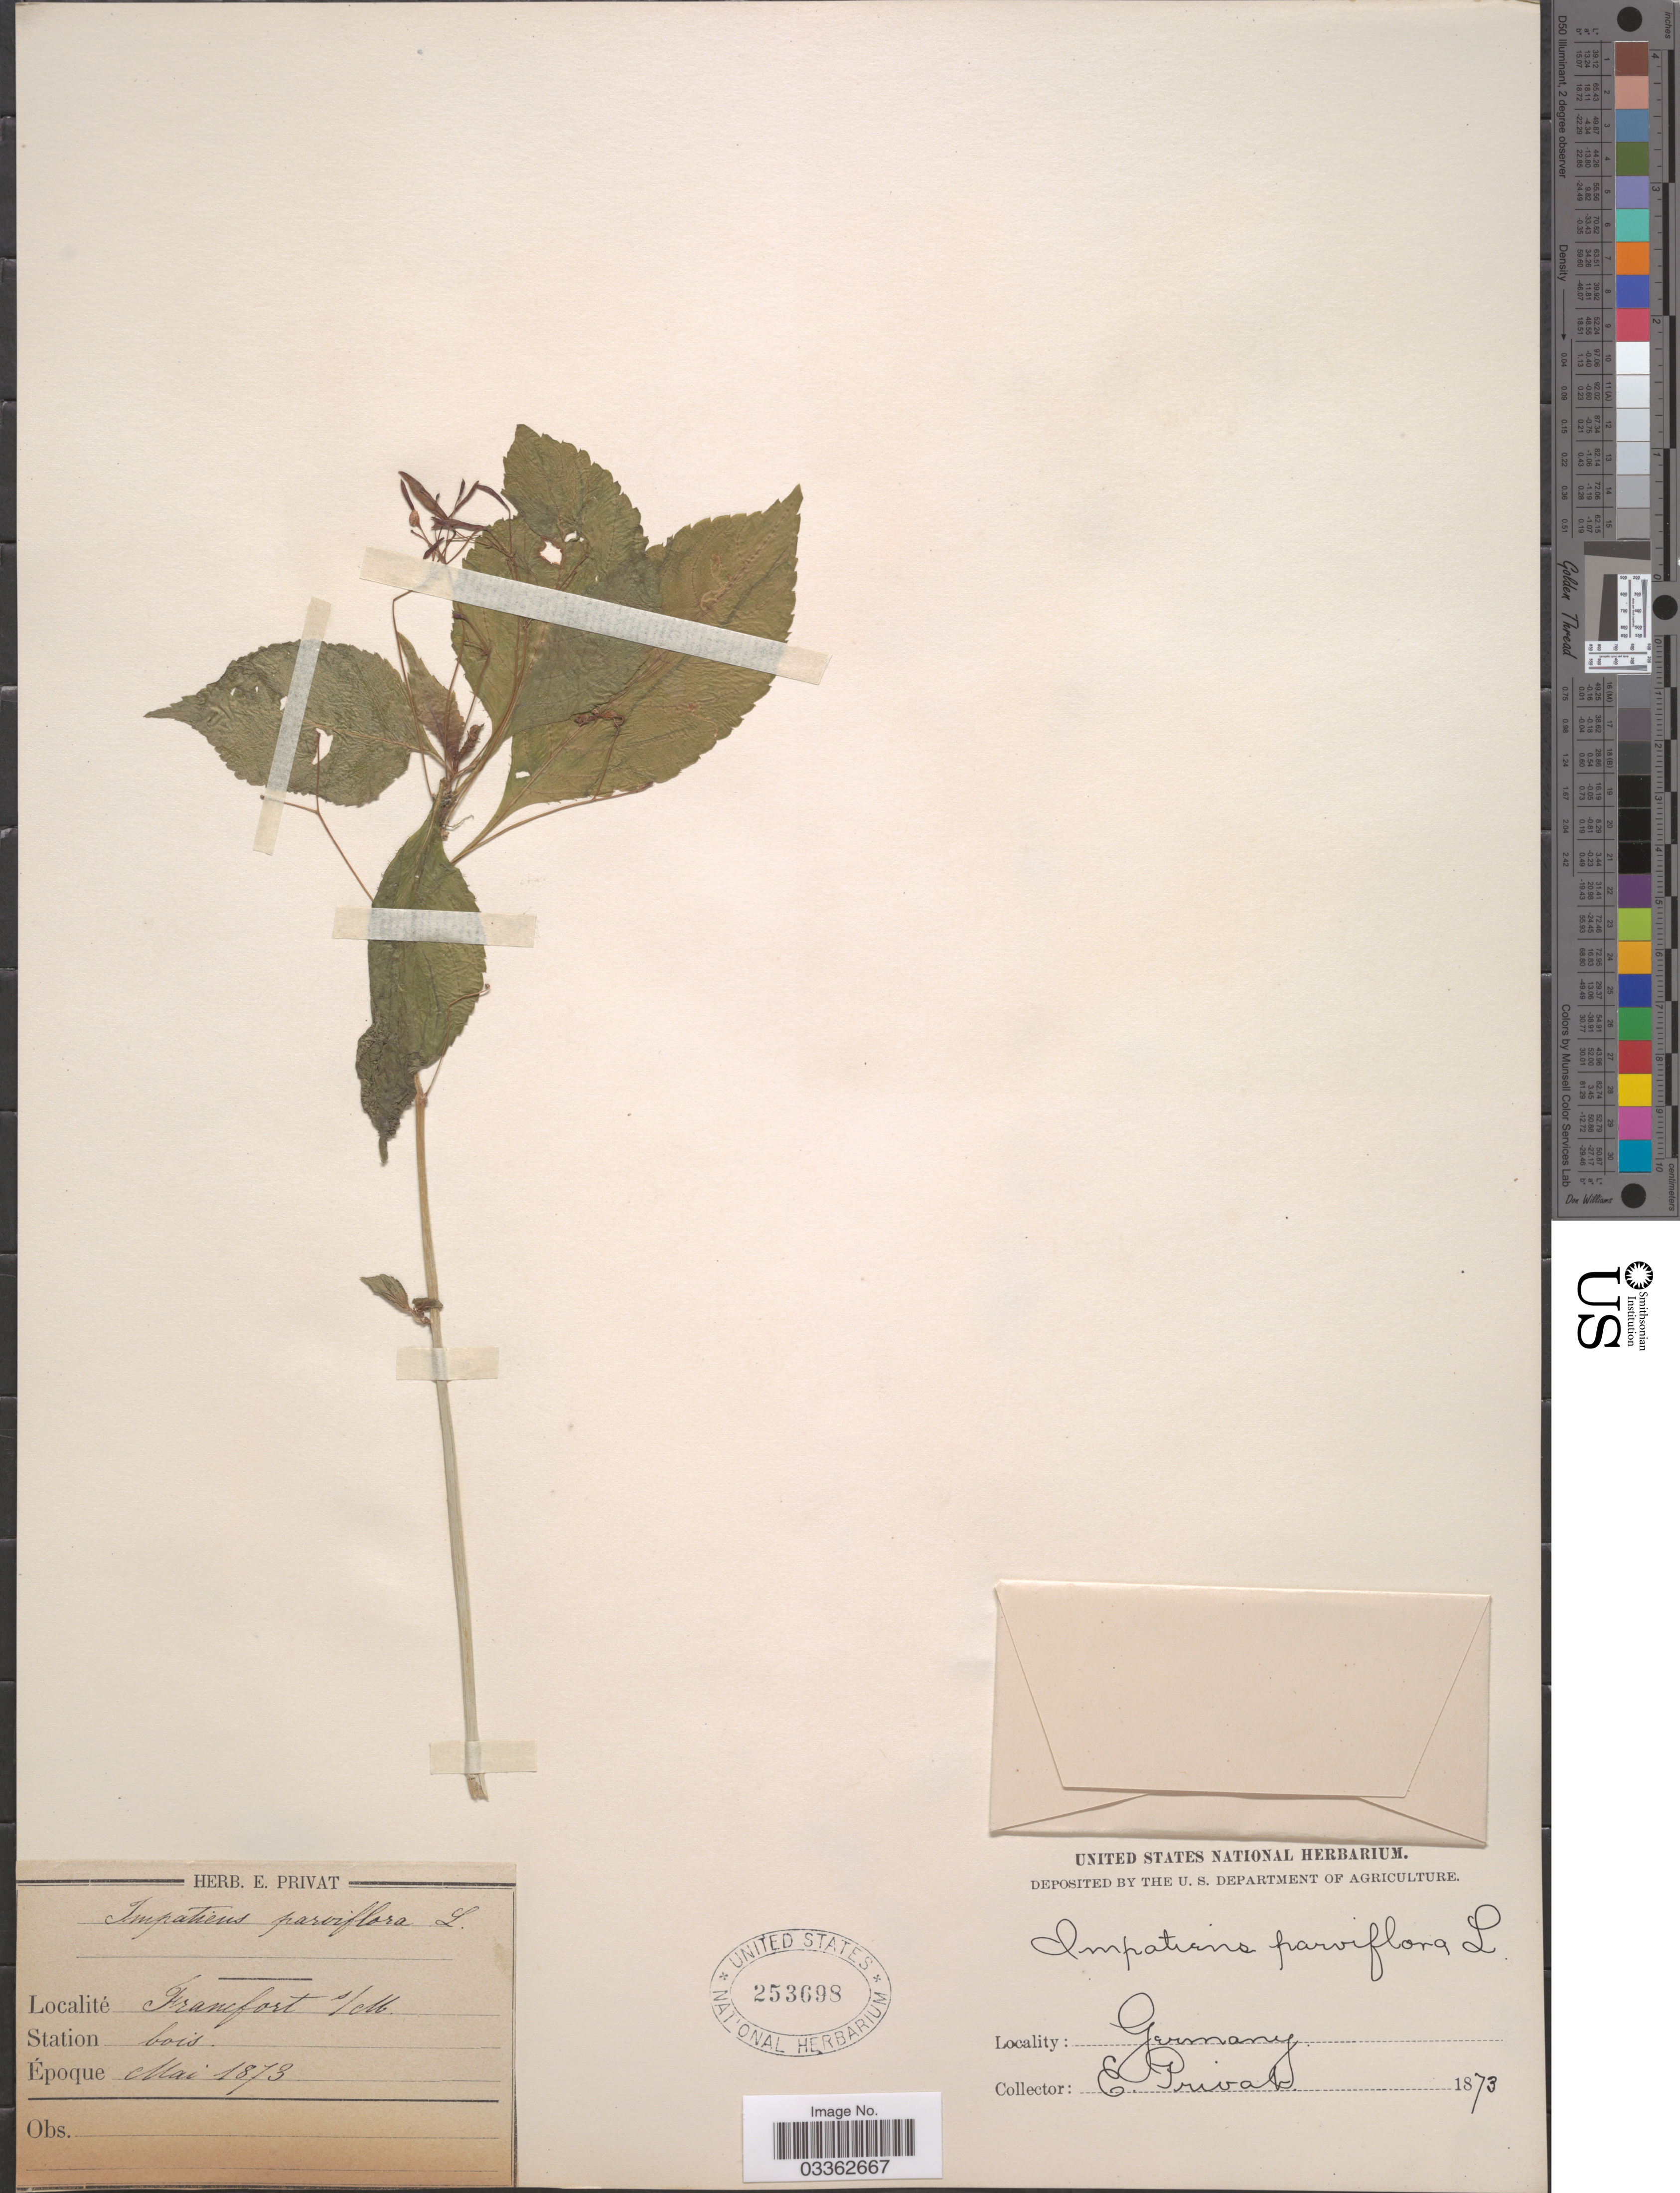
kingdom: Plantae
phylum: Tracheophyta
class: Magnoliopsida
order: Ericales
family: Balsaminaceae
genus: Impatiens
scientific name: Impatiens parviflora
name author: DC.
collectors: E. Privat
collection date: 1873-05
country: Germany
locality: Francfort s/M [interpreted].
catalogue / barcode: US 253698